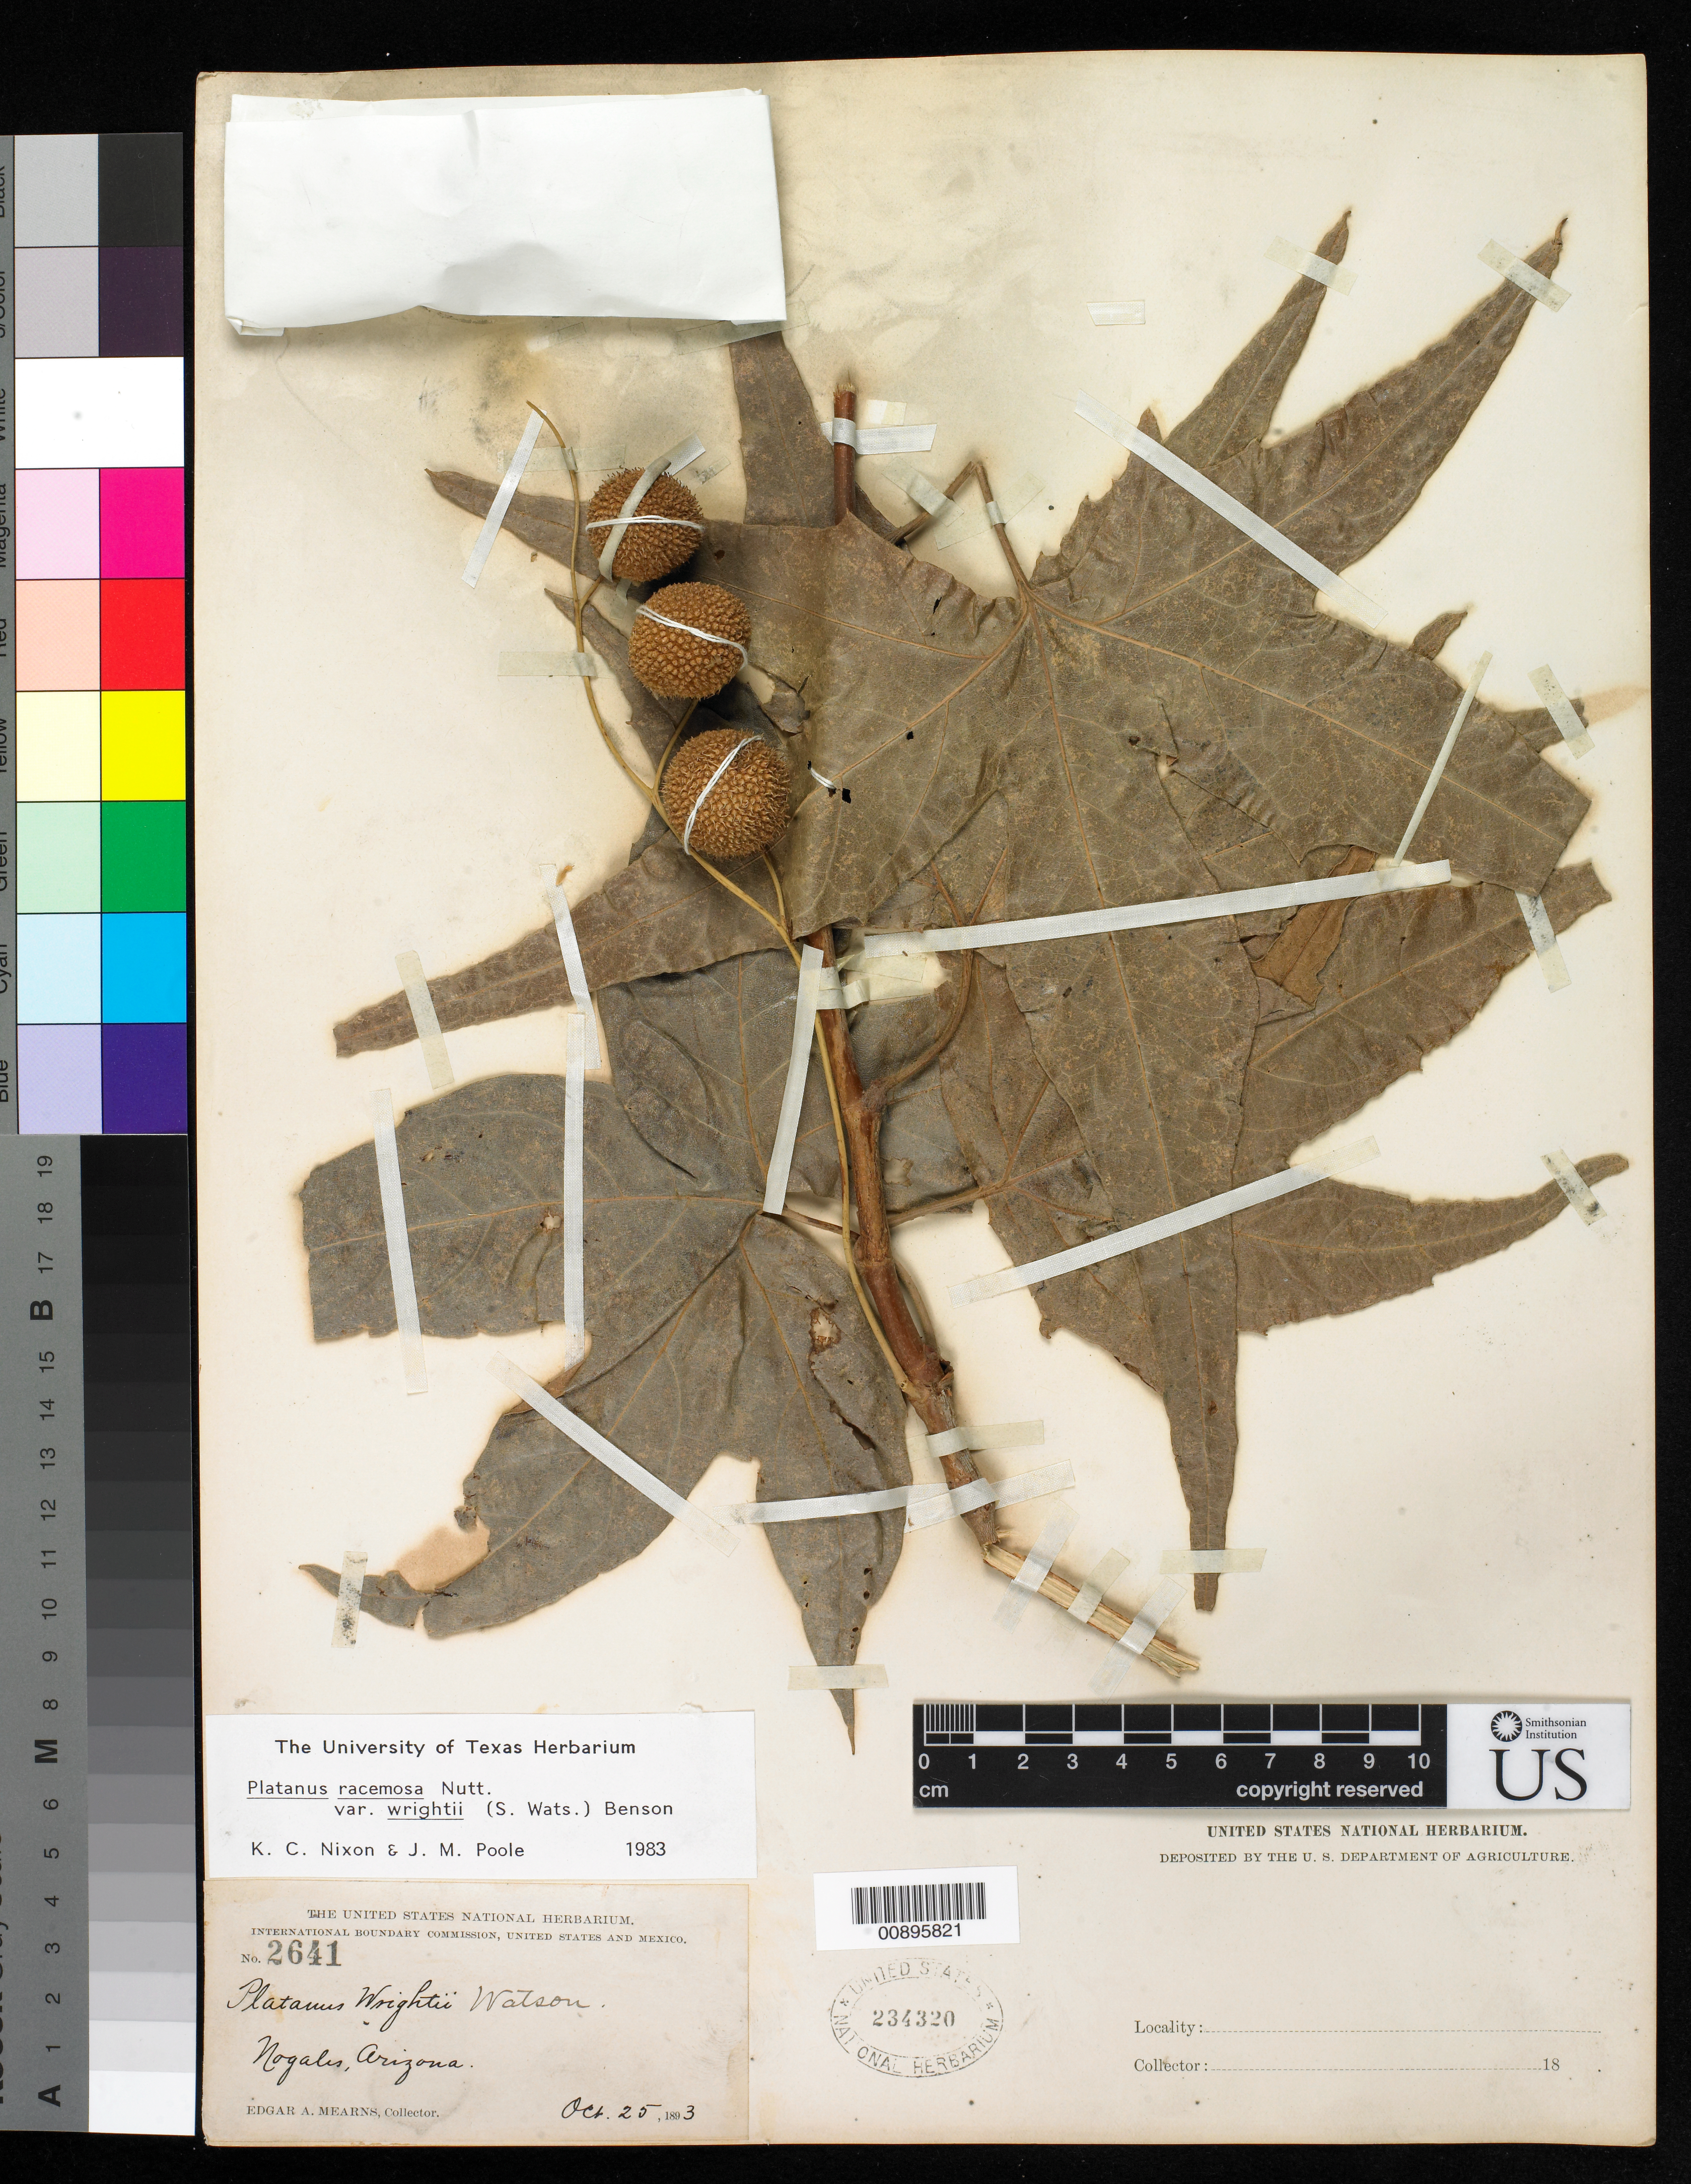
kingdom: Plantae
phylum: Tracheophyta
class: Magnoliopsida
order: Proteales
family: Platanaceae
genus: Platanus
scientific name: Platanus racemosa var. wrightii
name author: (S. Watson) L.D. Benson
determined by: Nixon, K C.; Poole, J. M.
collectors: E. A. Mearns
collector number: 2641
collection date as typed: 25 Oct 1893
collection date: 1893-10-25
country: United States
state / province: Arizona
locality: Nogales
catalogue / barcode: US 234320